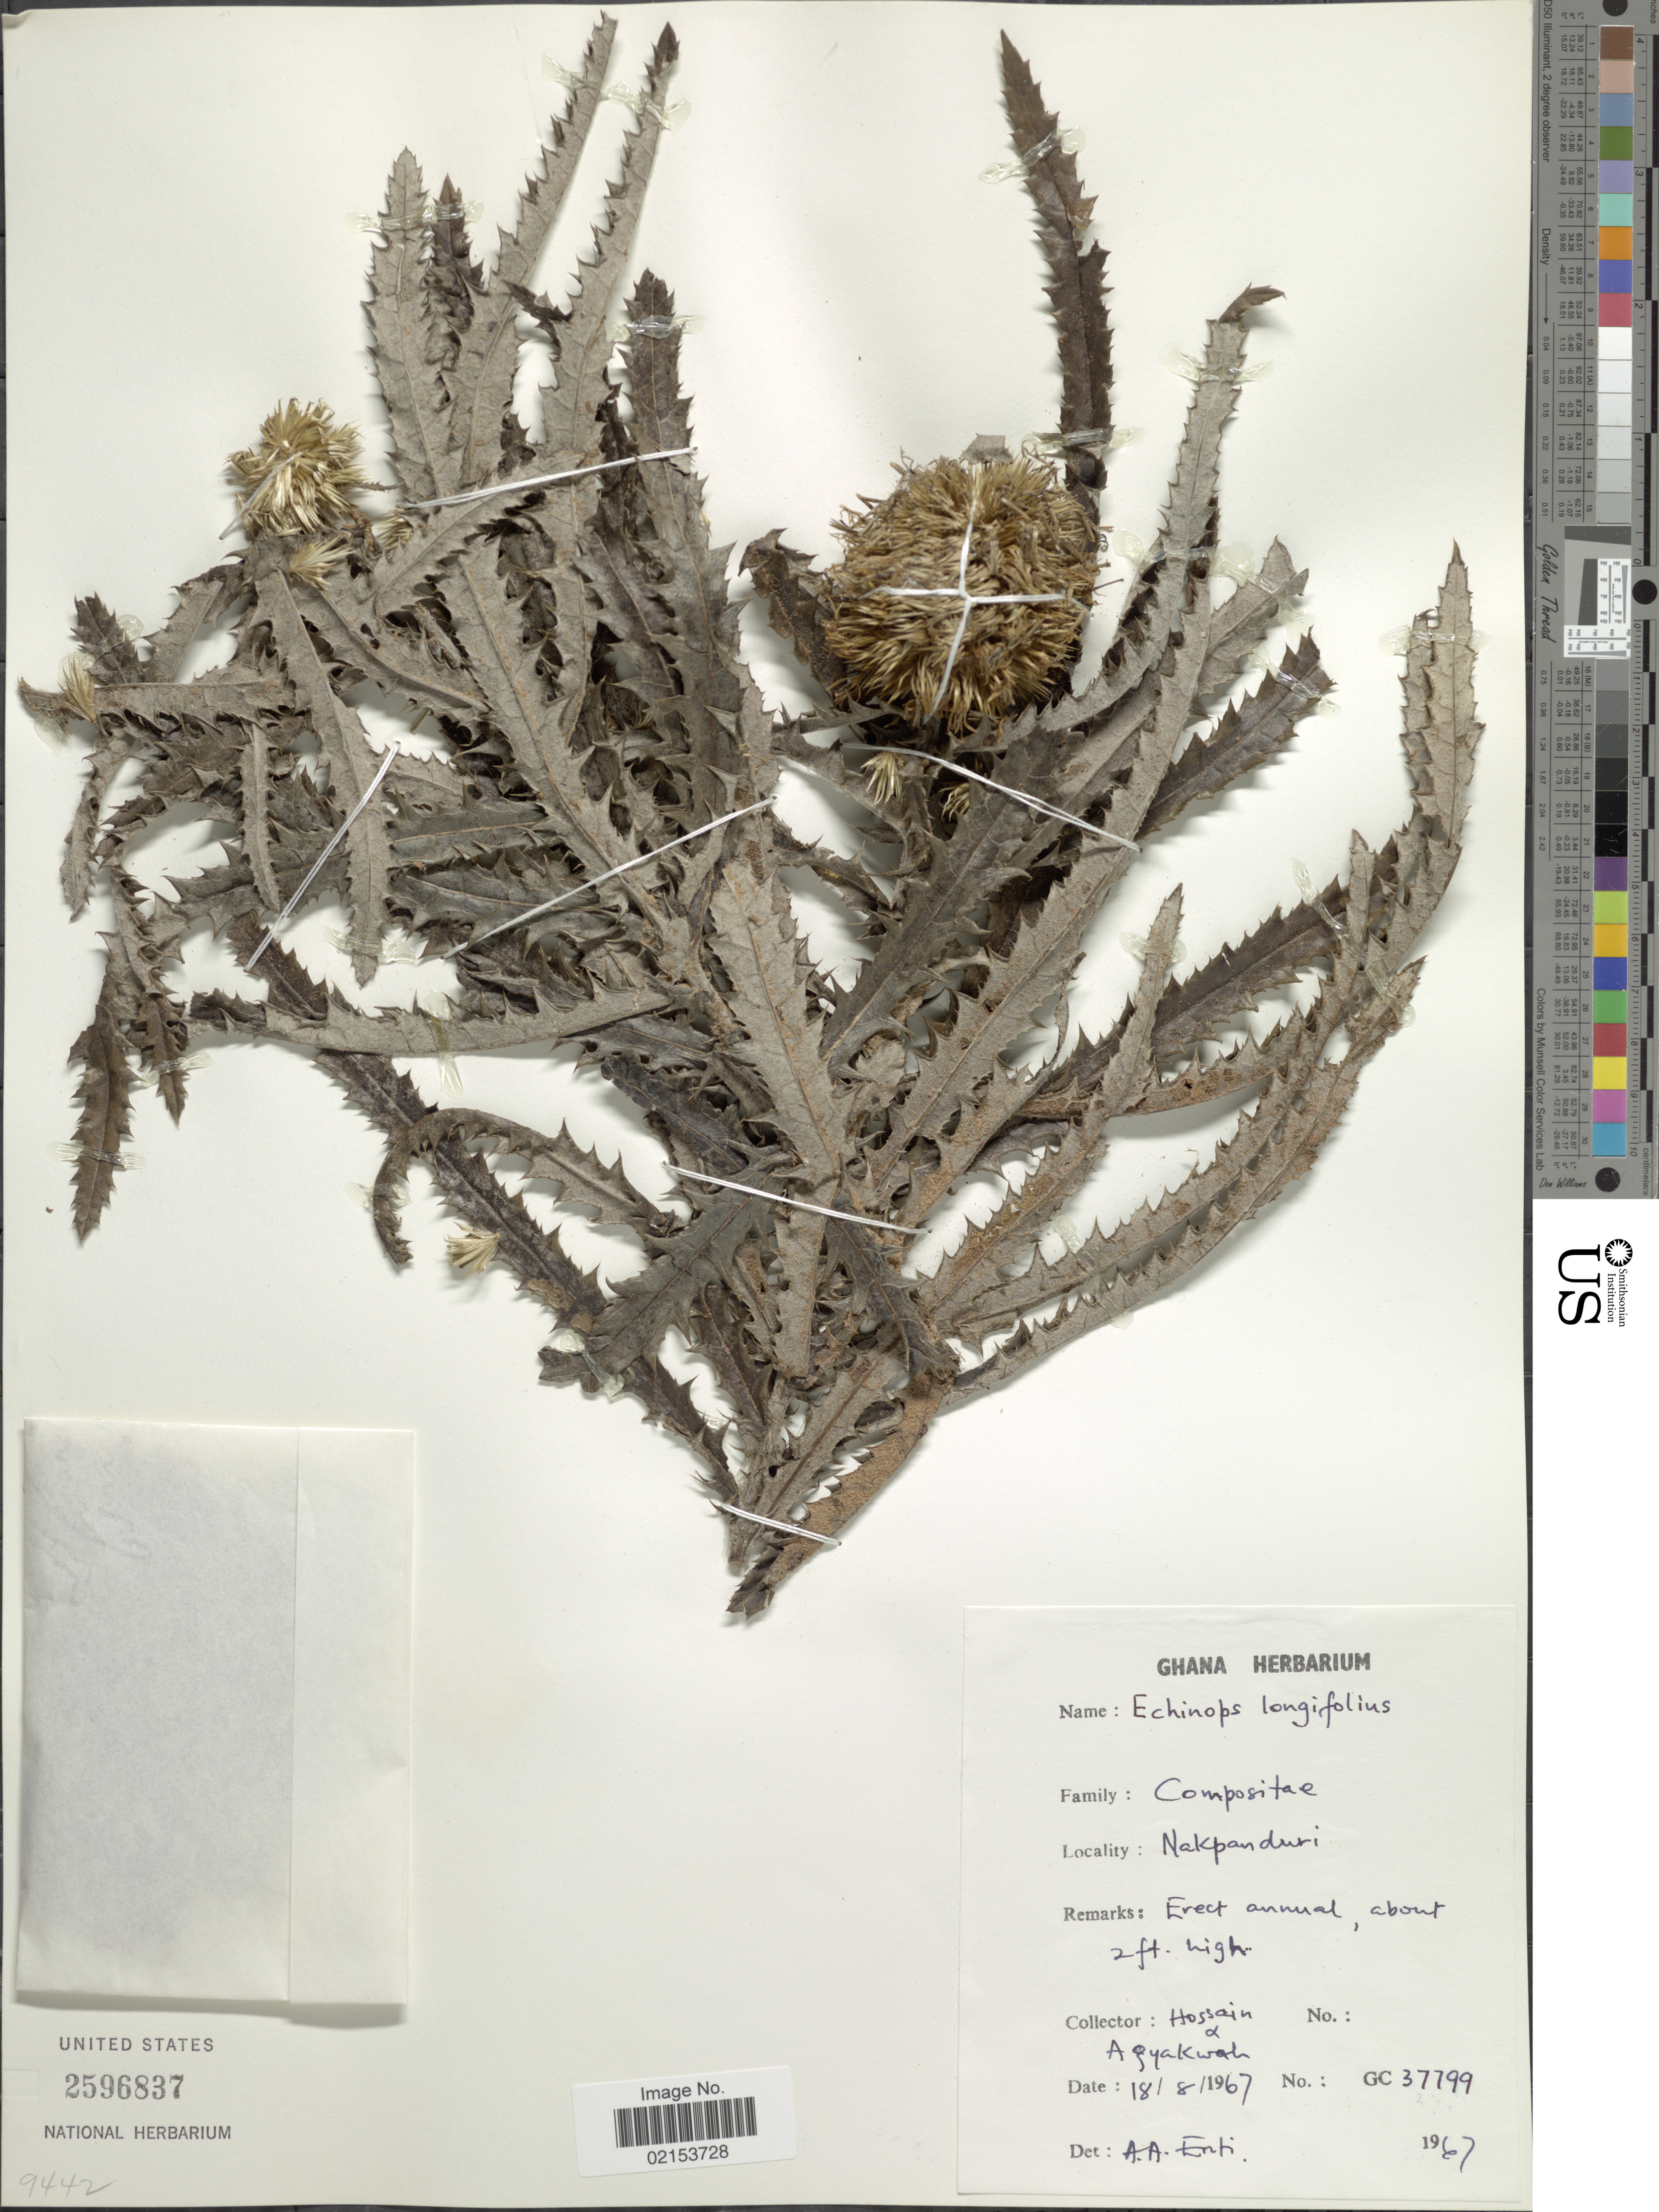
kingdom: Plantae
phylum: Tracheophyta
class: Magnoliopsida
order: Asterales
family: Asteraceae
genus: Echinops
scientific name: Echinops longifolius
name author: A. Rich.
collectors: Hossain & Agyakwah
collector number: GC 37799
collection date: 1967-08-18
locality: Nakpanduri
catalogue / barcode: US 2596837